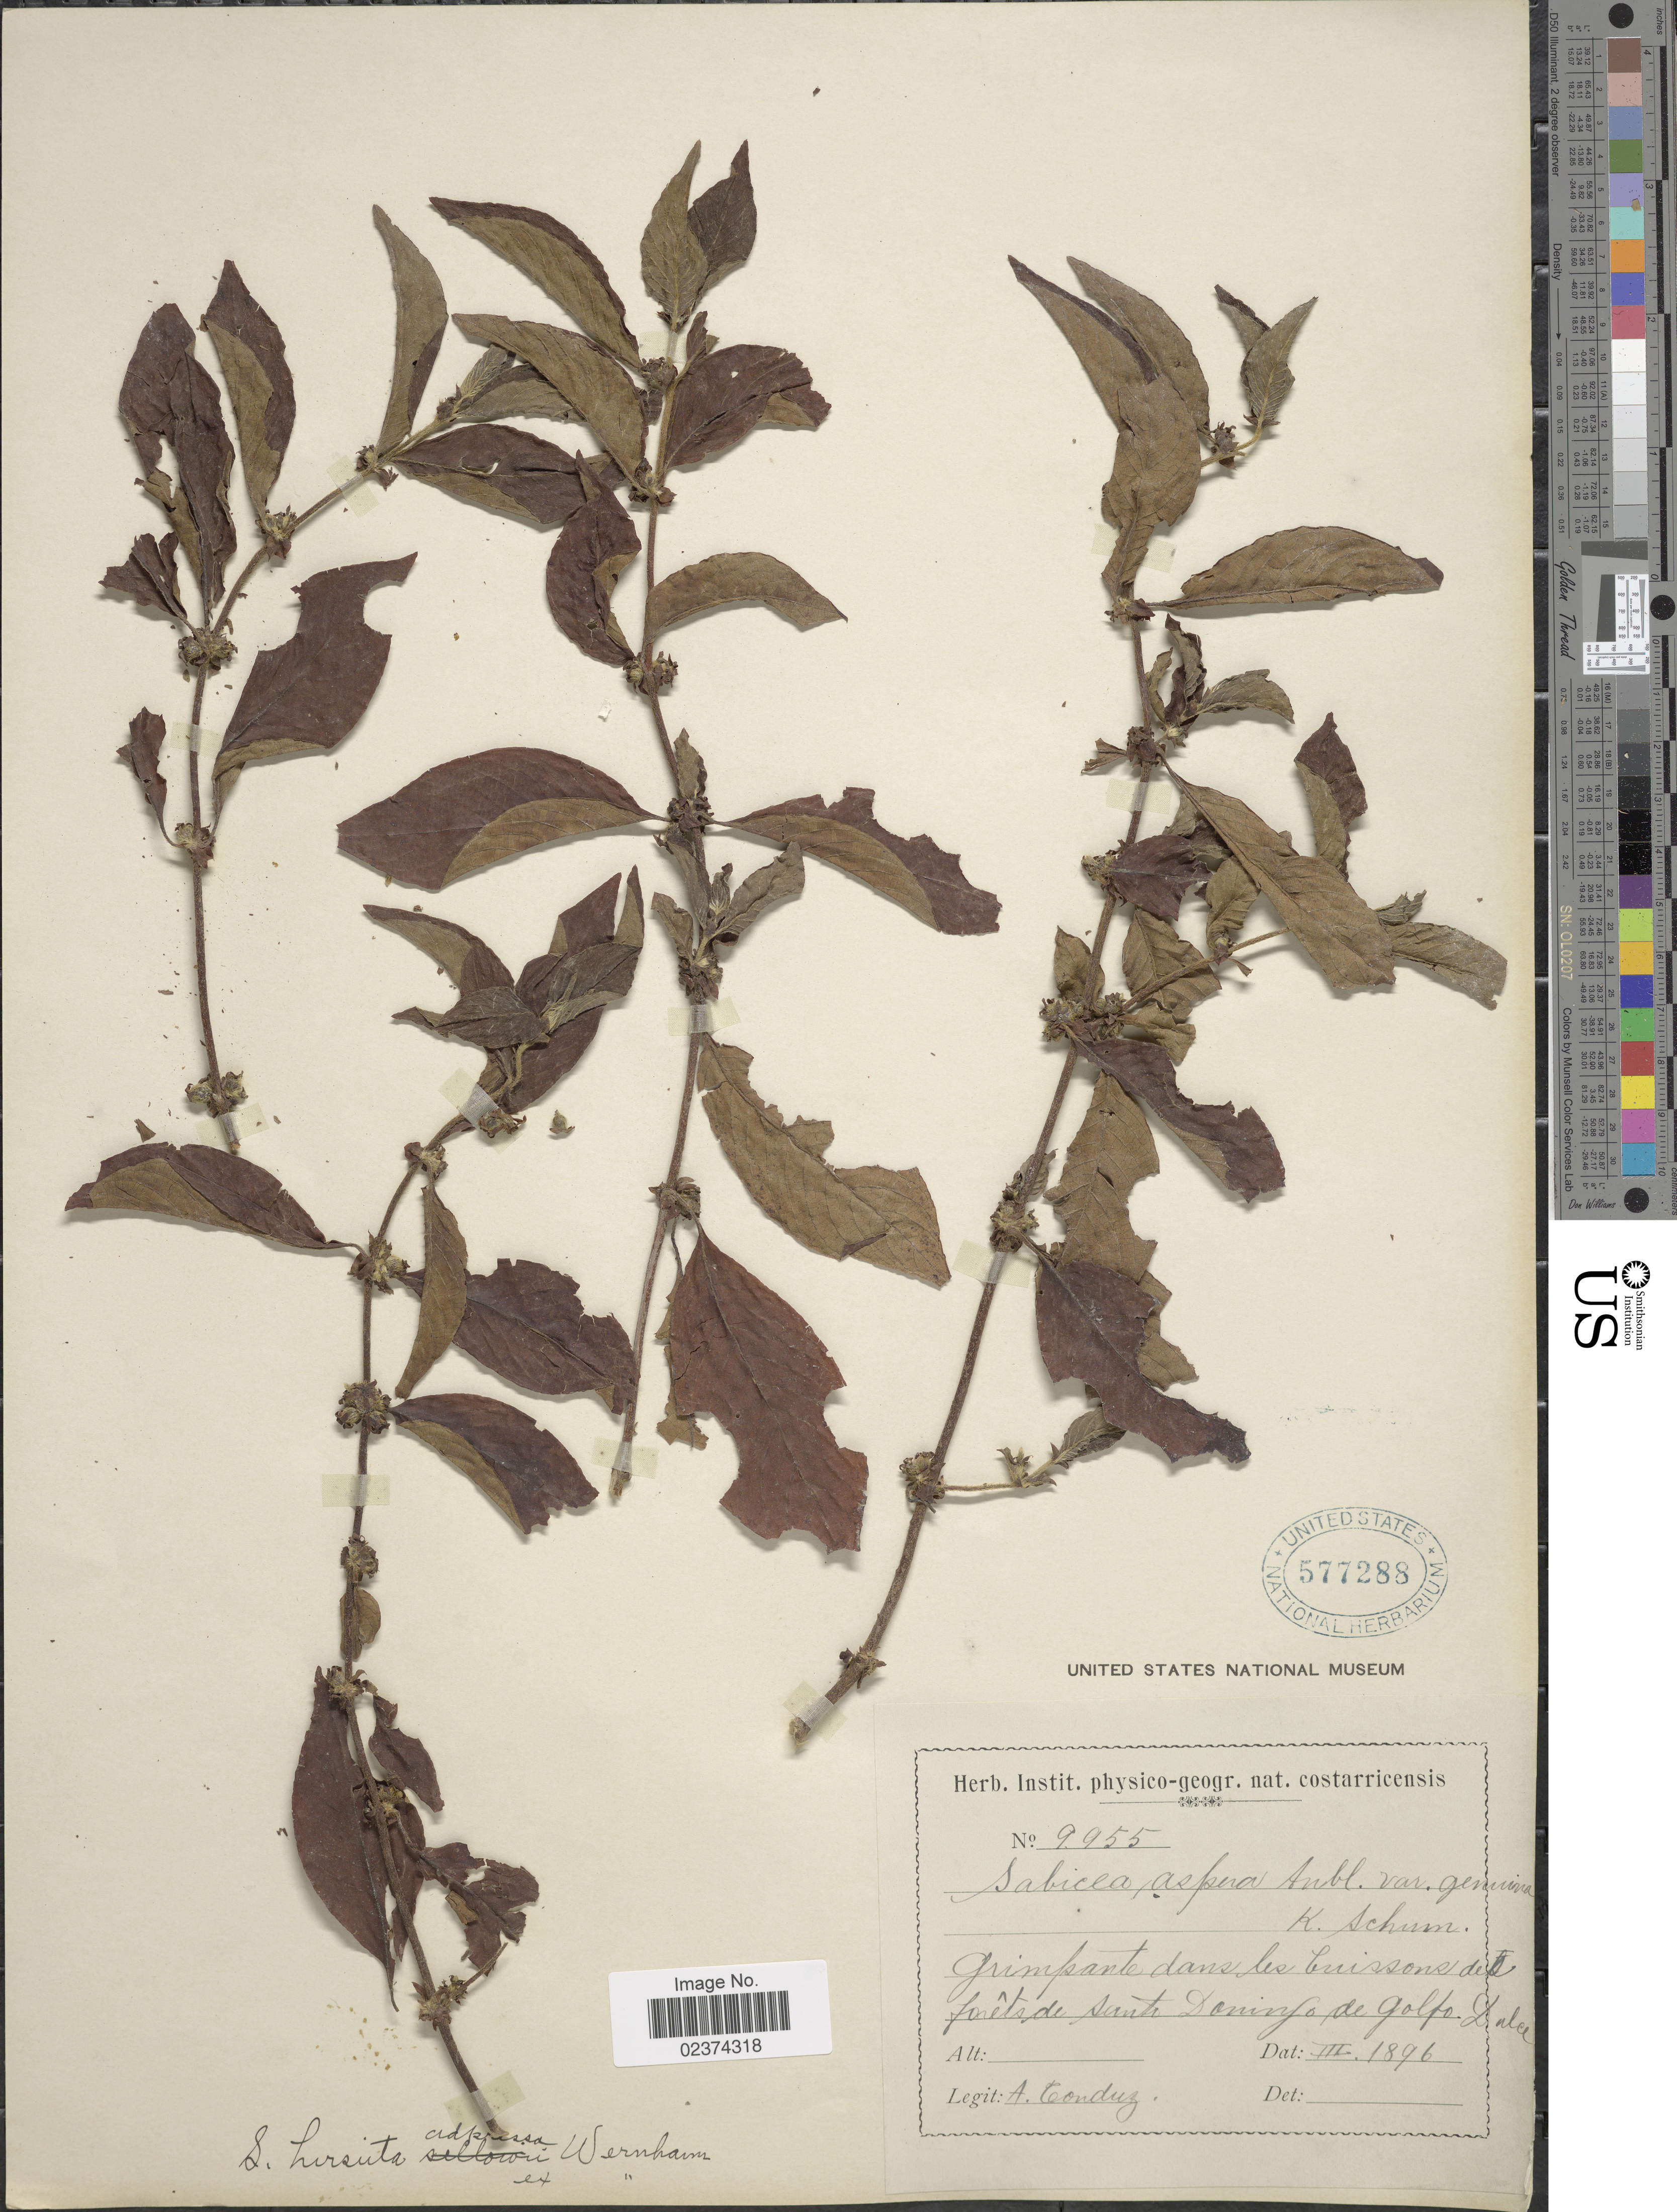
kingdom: Plantae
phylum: Tracheophyta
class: Magnoliopsida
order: Gentianales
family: Rubiaceae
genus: Sabicea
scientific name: Sabicea hirsuta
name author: Kunth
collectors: A. Tonduz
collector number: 9955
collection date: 1896-03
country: Costa Rica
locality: Grimpante dans les buissons del forêts de Santa Domingo de Golfo Dulce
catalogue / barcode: US 577288